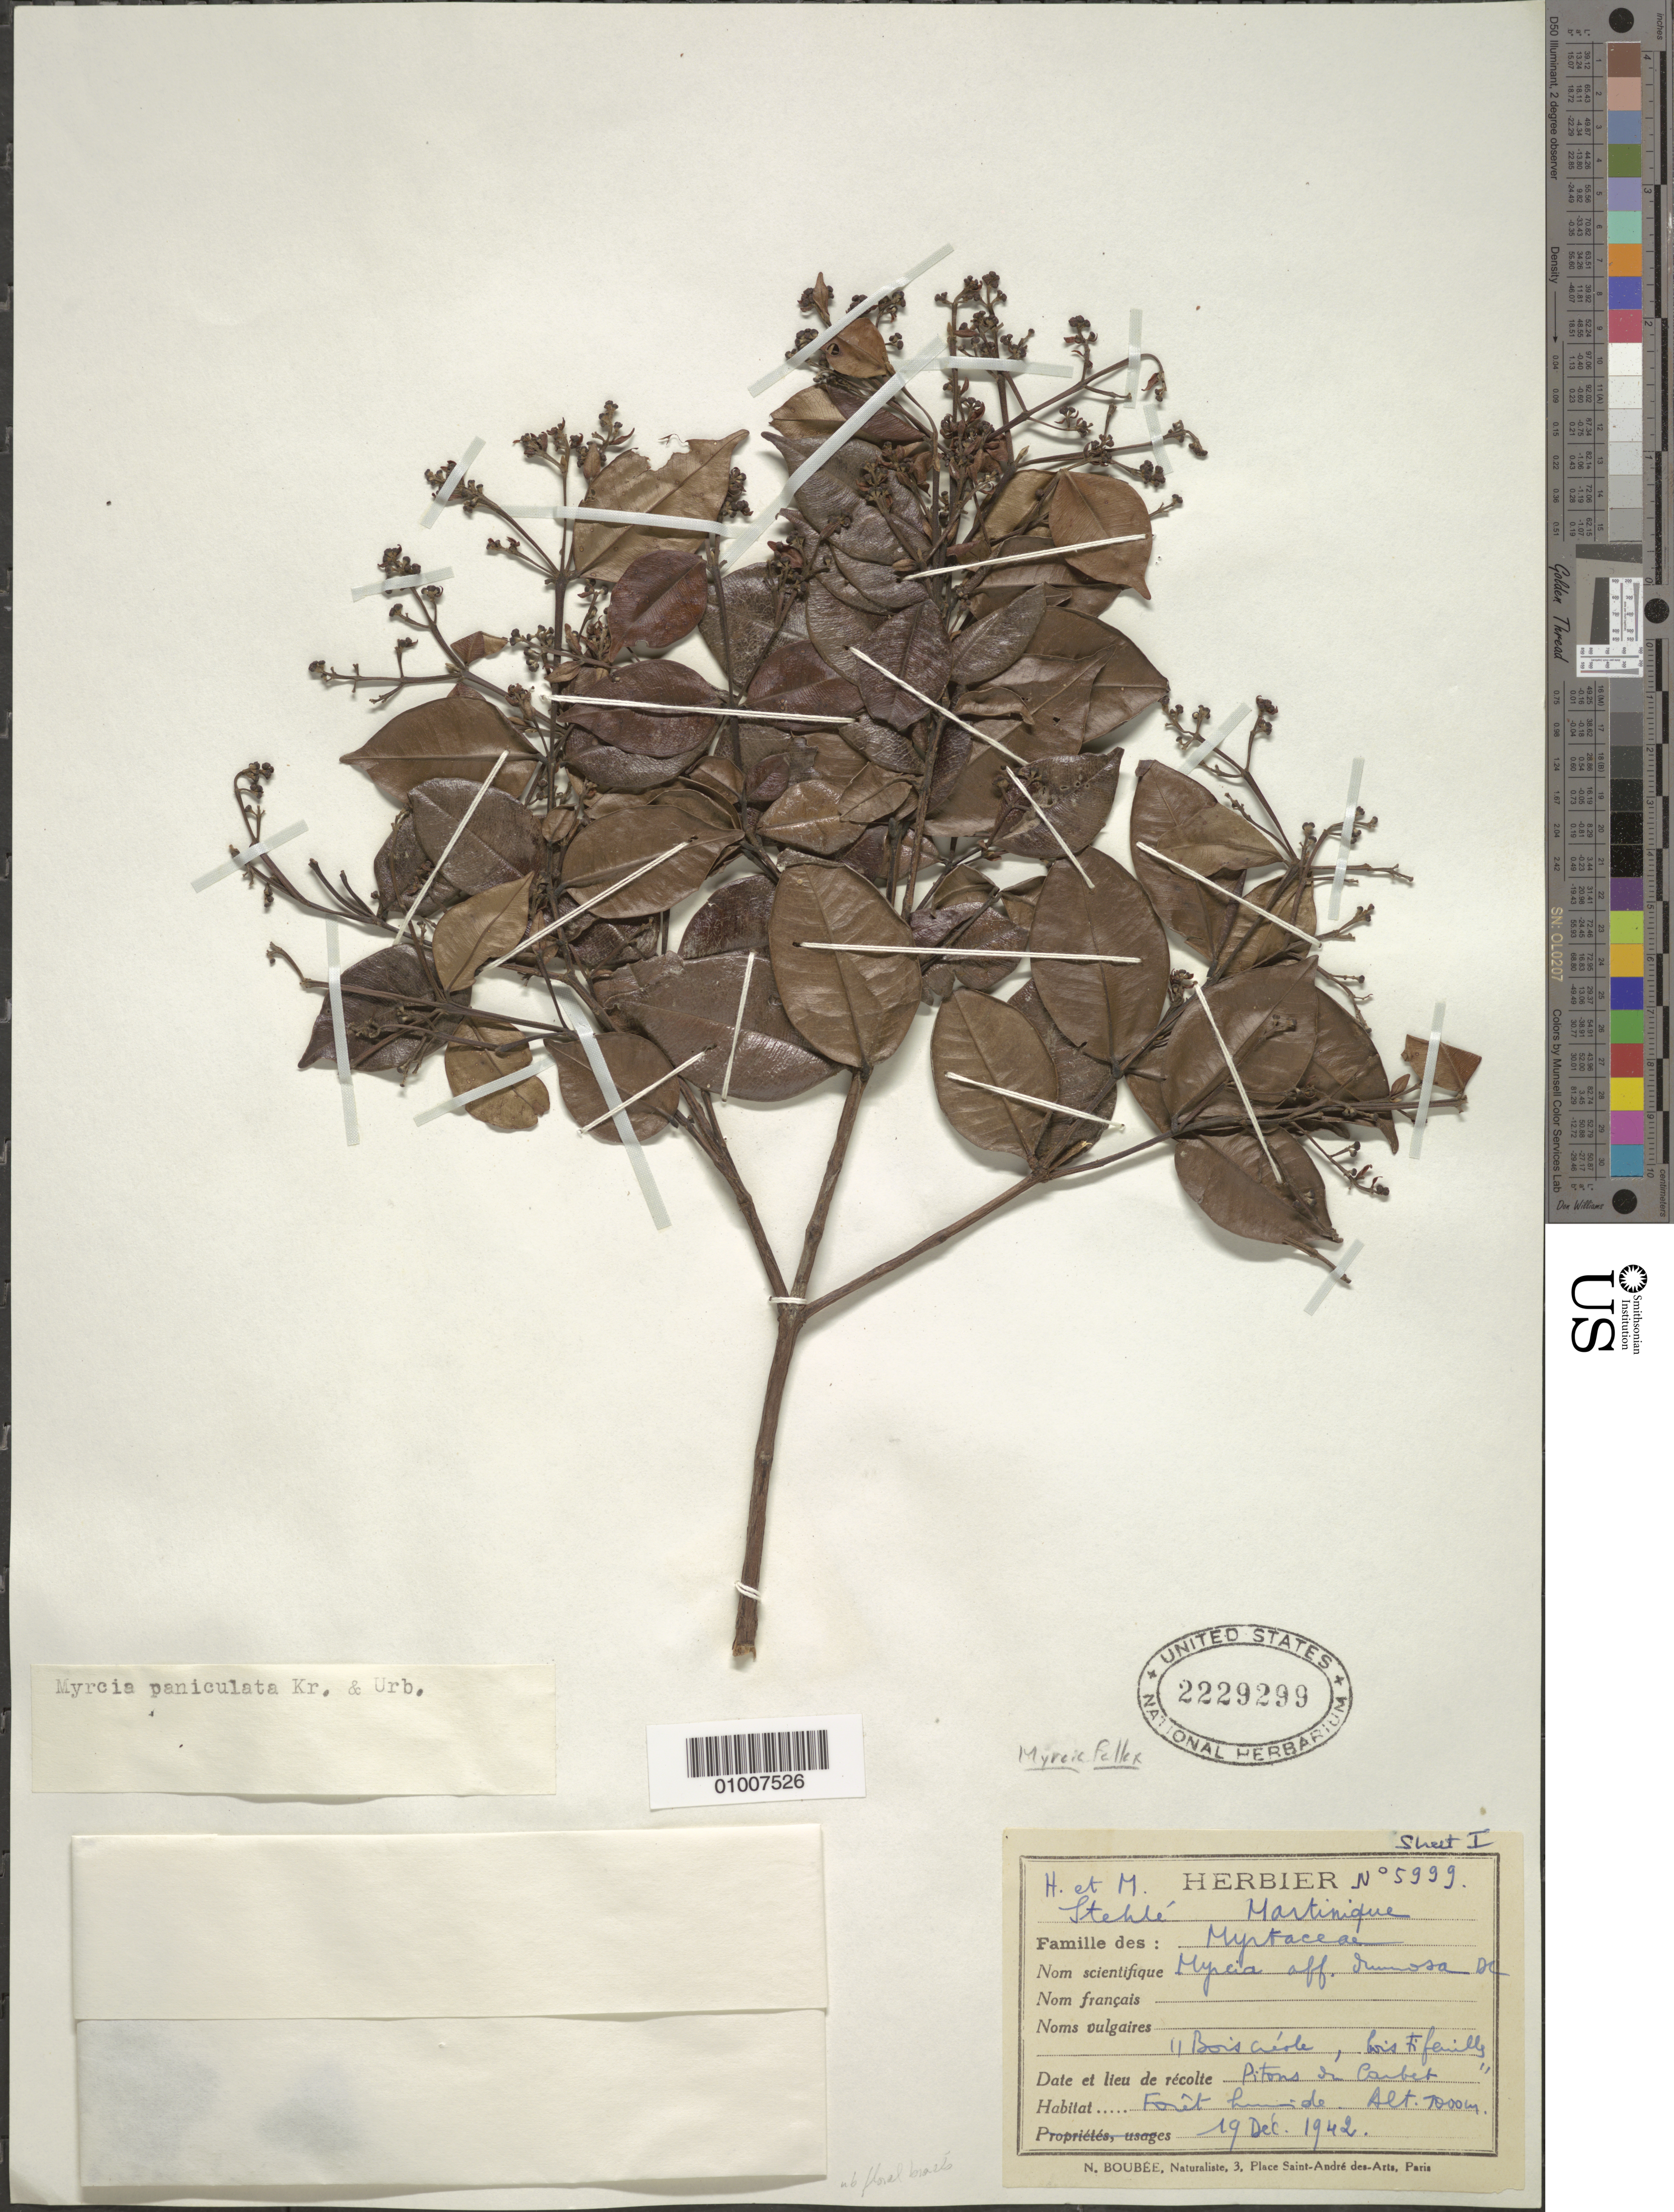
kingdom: Plantae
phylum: Tracheophyta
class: Magnoliopsida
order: Myrtales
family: Myrtaceae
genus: Myrcia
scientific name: Myrcia fallax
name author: (Rich.) DC.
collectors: H. Stehlé & M. Stehlé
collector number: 5999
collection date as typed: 10 Dec 1942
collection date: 1942-12-10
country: Martinique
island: Martinique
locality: Pitons du Carbet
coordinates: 0 N, 0 E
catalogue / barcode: US 2229300